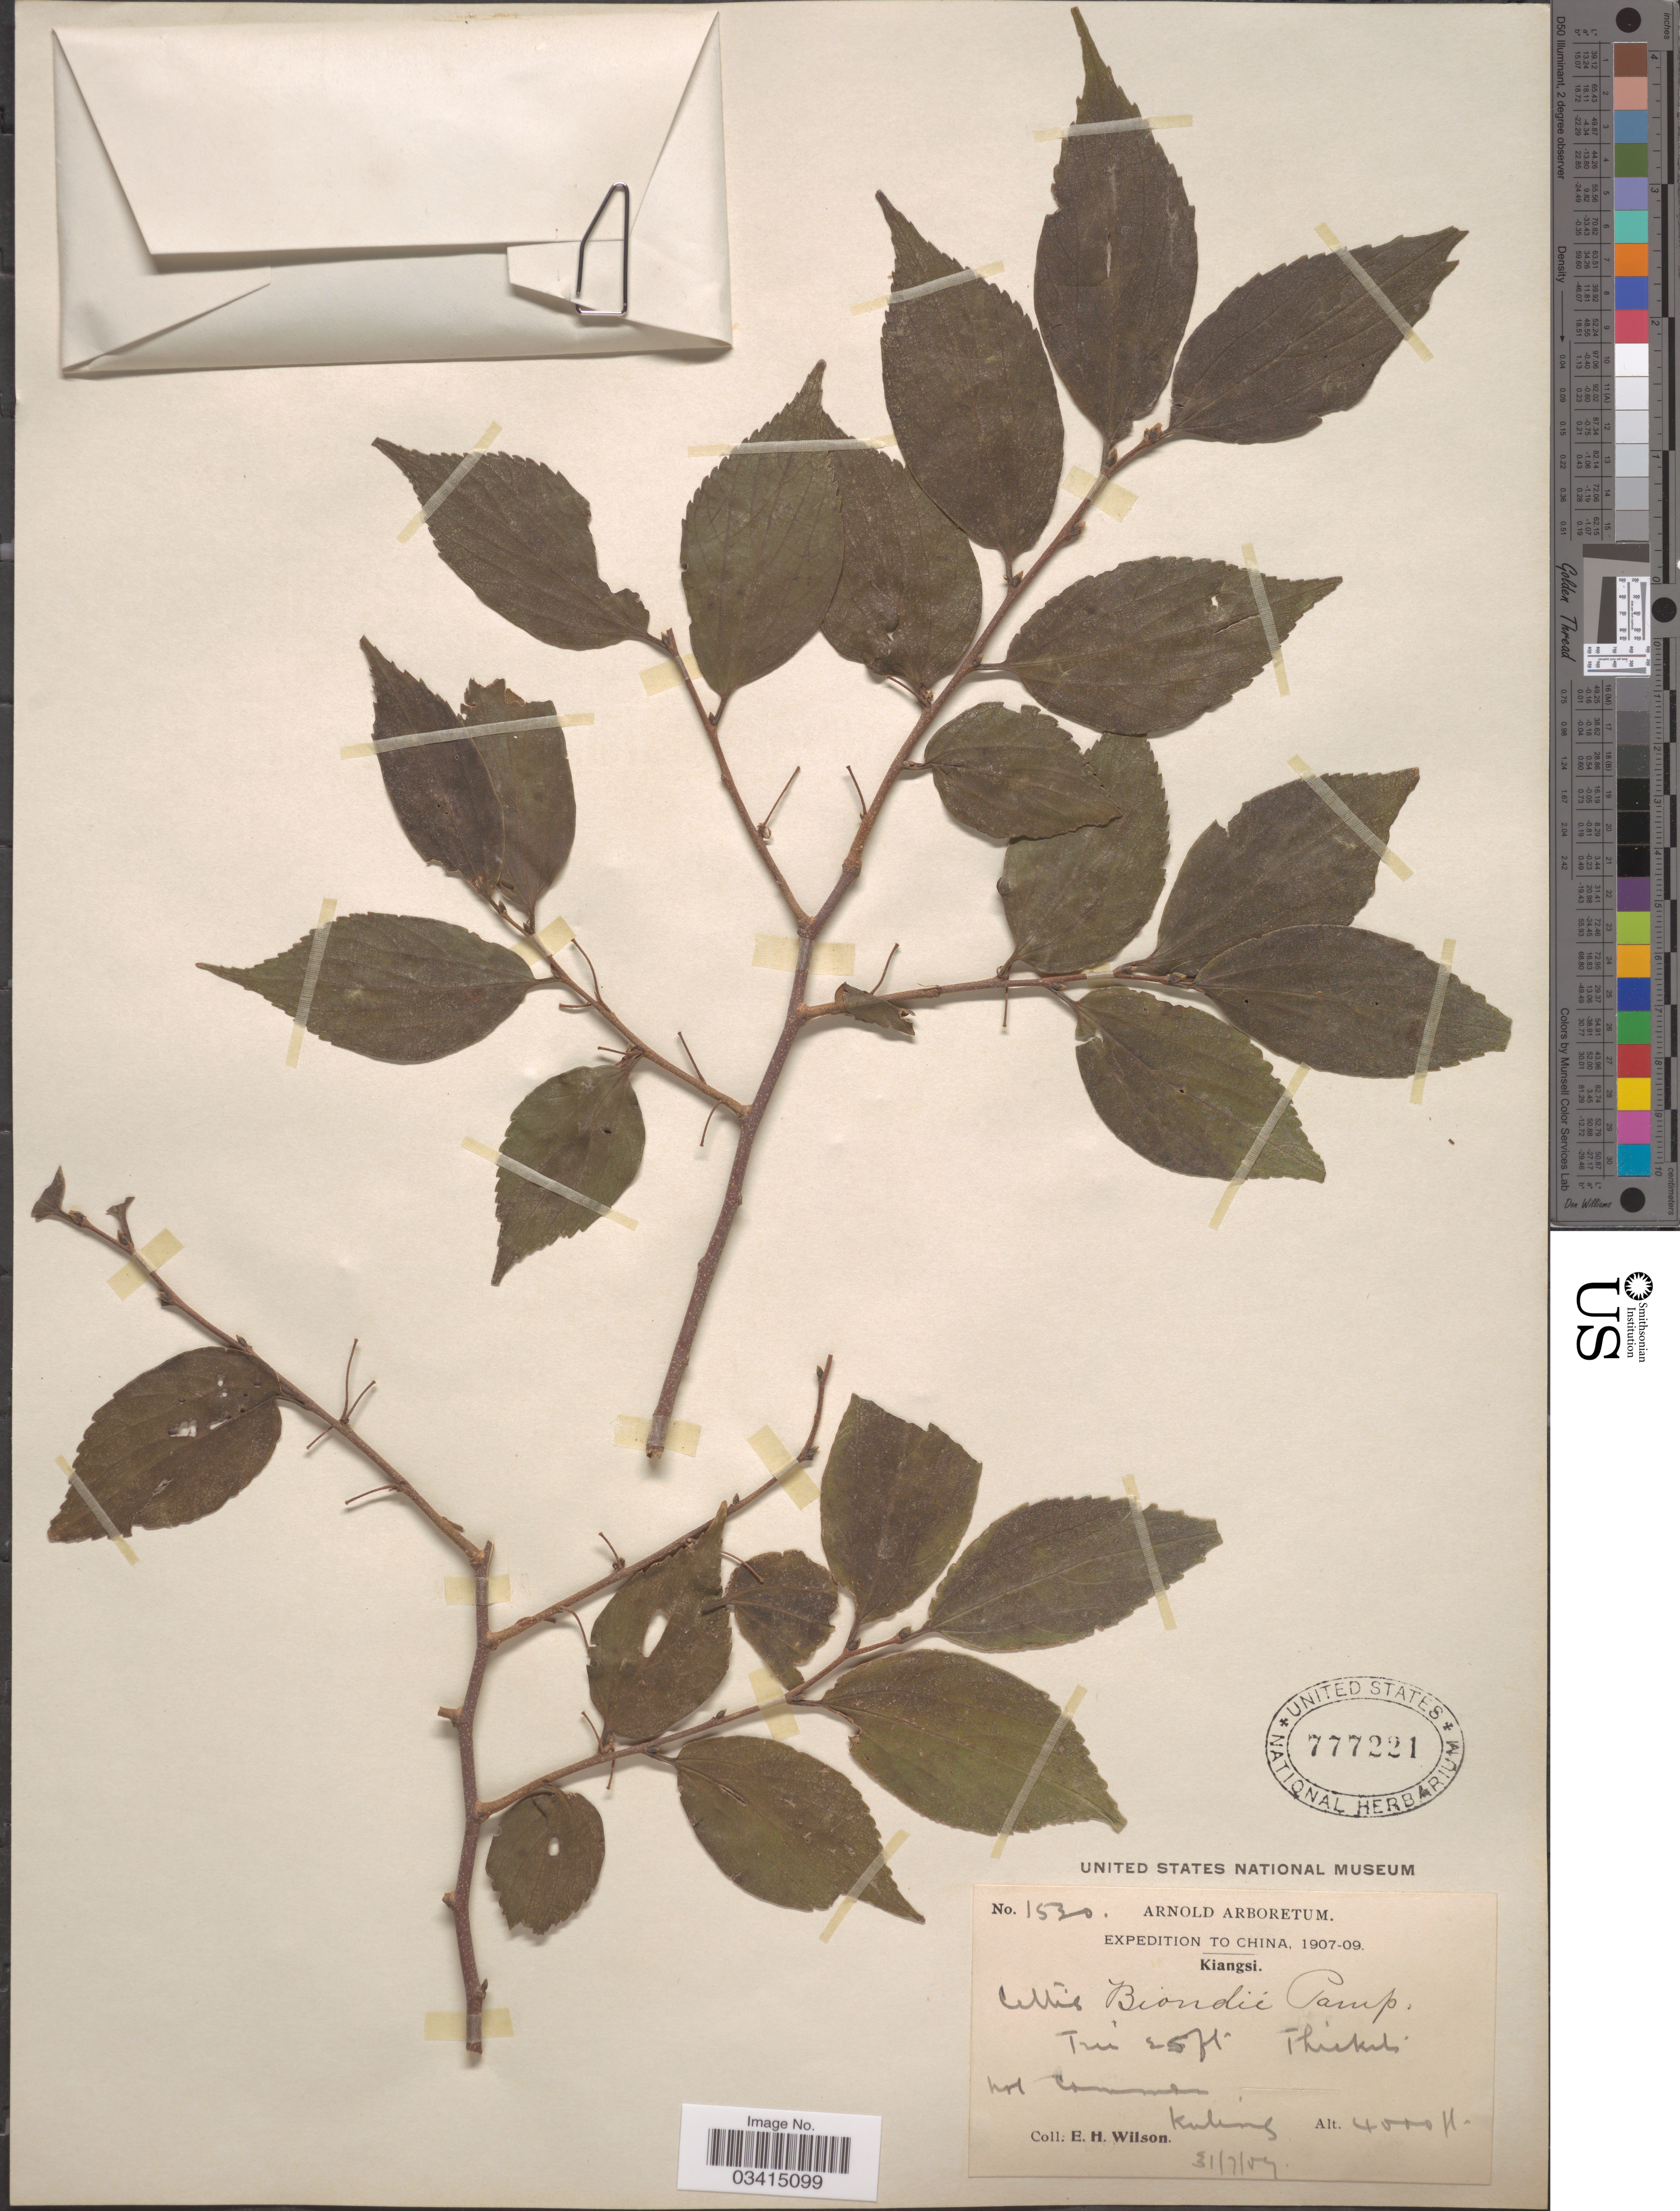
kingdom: Plantae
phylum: Tracheophyta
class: Magnoliopsida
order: Rosales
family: Cannabaceae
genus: Celtis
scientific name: Celtis biondii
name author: Pamp.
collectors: E. Wilson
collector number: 1530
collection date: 1907-07-31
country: China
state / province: Jiangxi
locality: Kiangsi. Kuling.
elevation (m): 1219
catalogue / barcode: US 777221